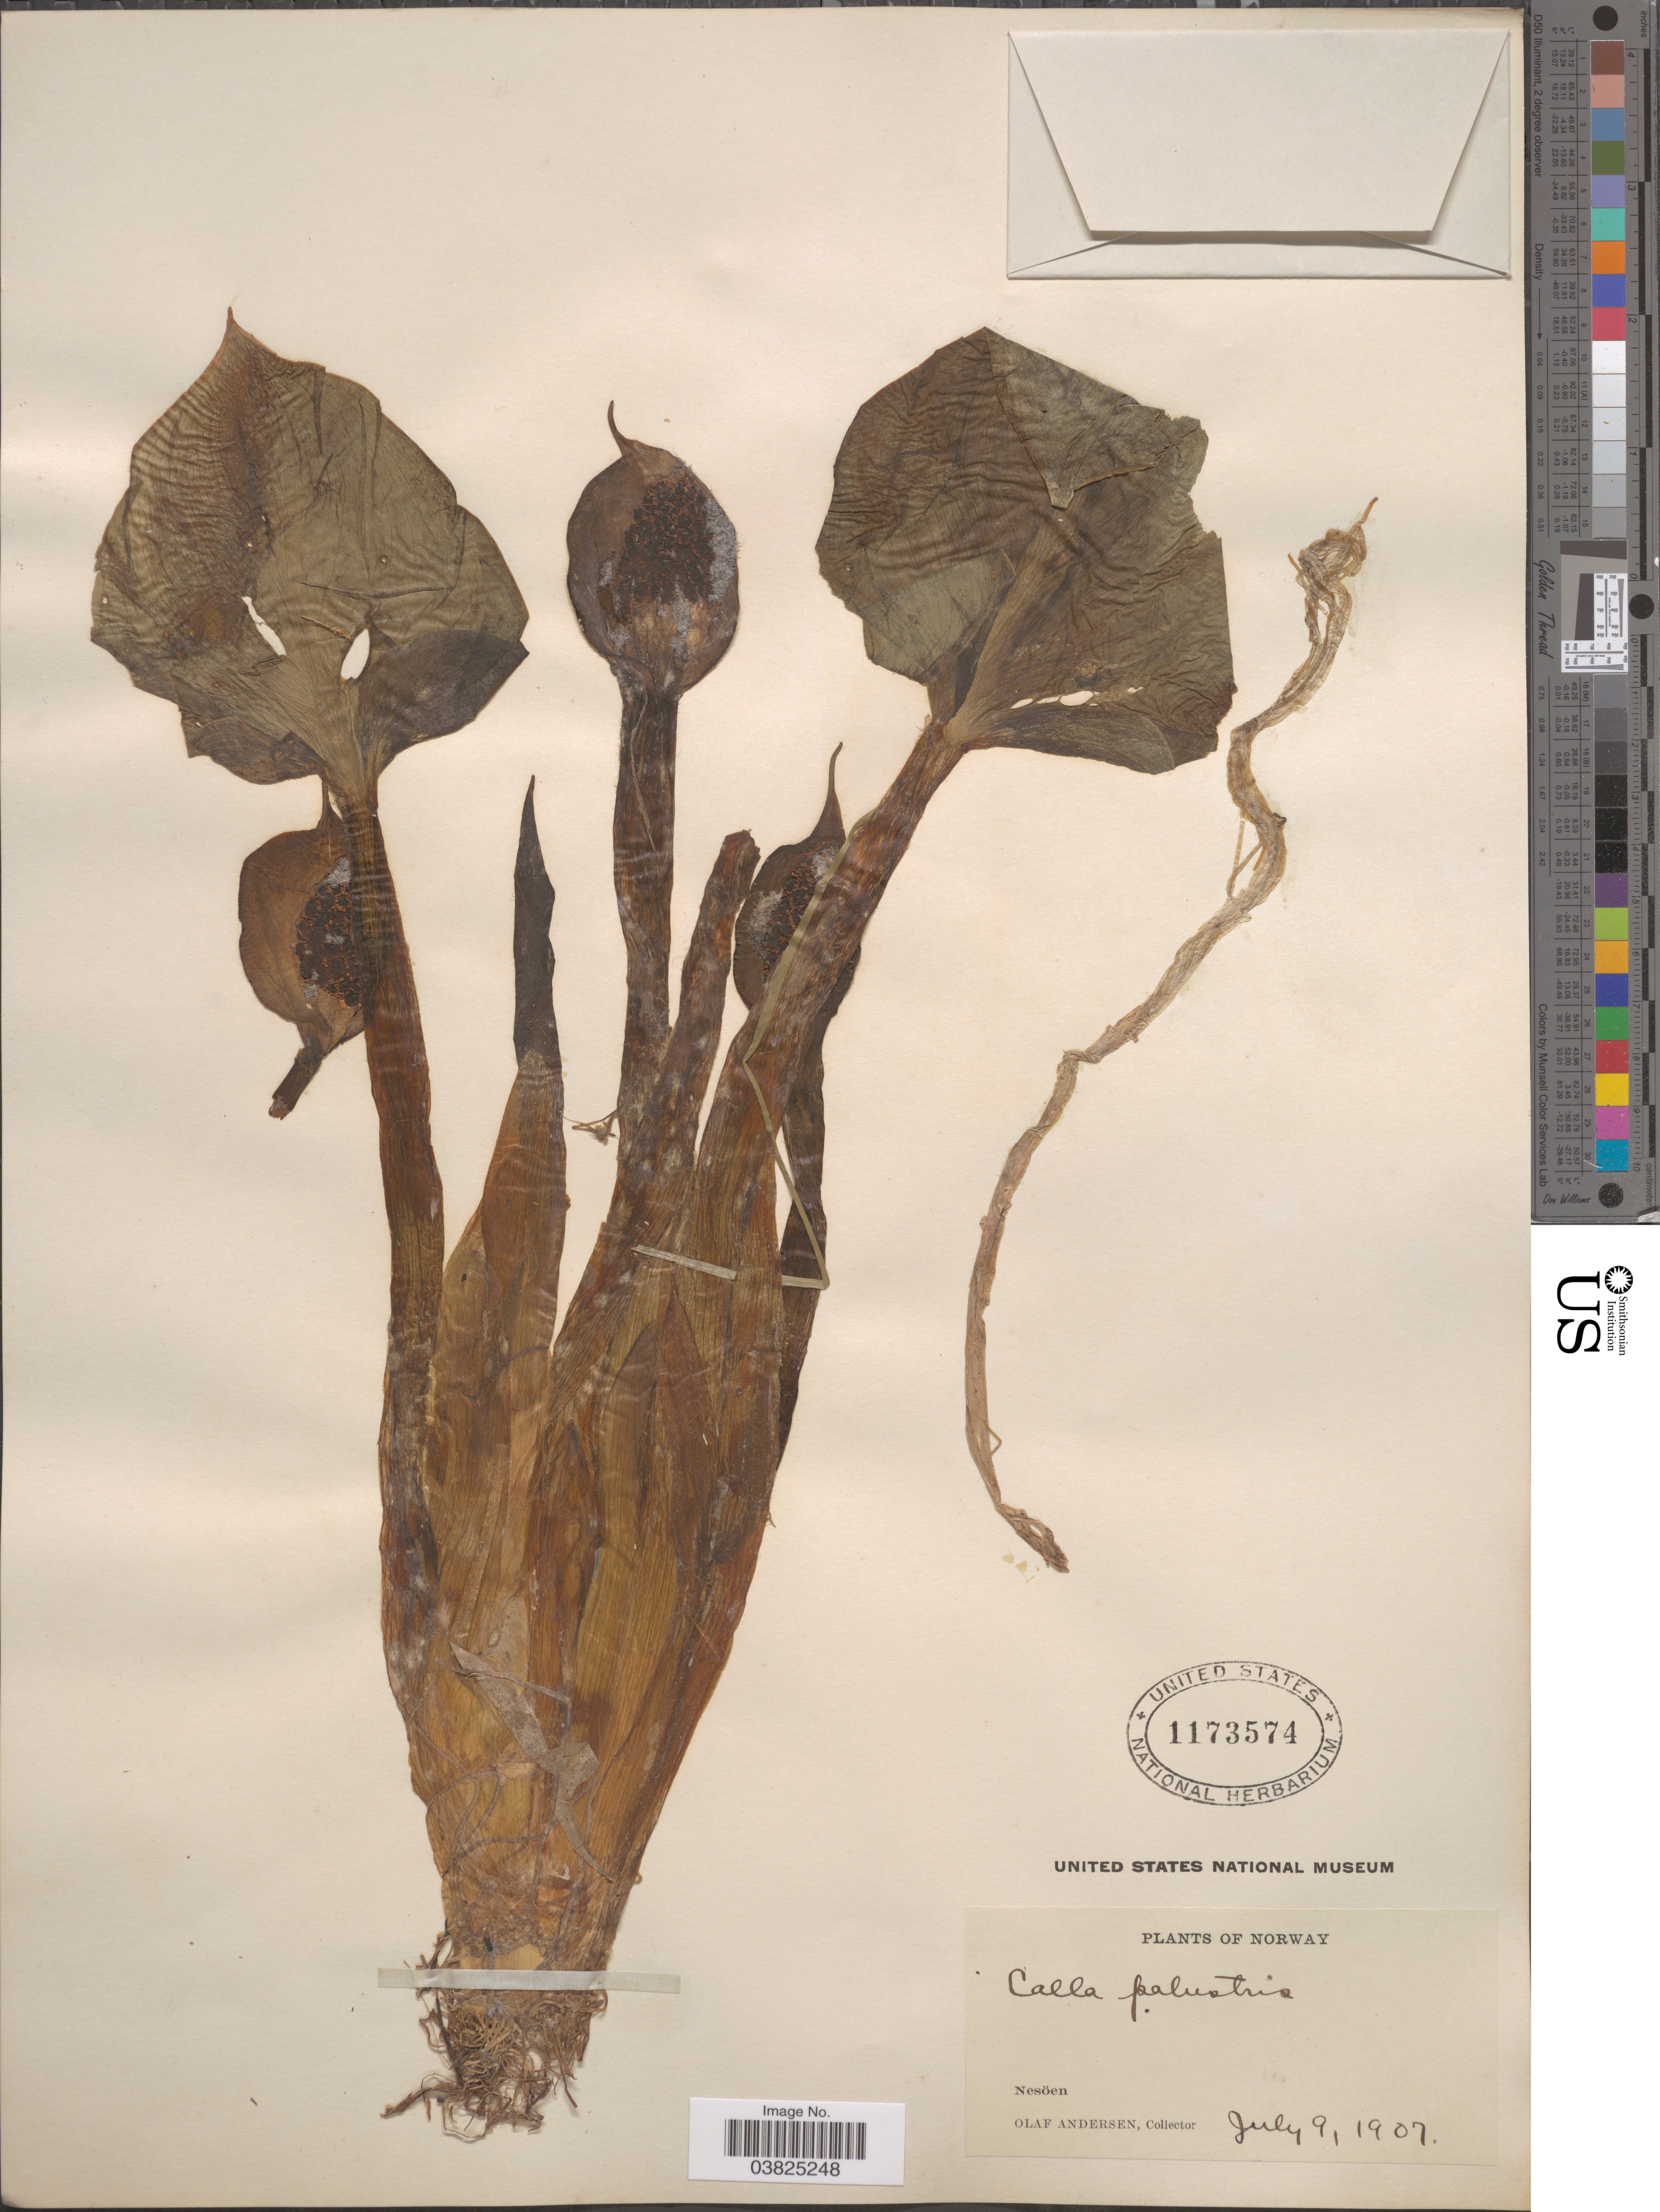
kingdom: Plantae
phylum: Tracheophyta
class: Liliopsida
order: Alismatales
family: Araceae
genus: Calla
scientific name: Calla palustris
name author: L.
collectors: O. Andersen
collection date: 1907-07-09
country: Norway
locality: Nesöen.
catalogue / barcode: US 1173574